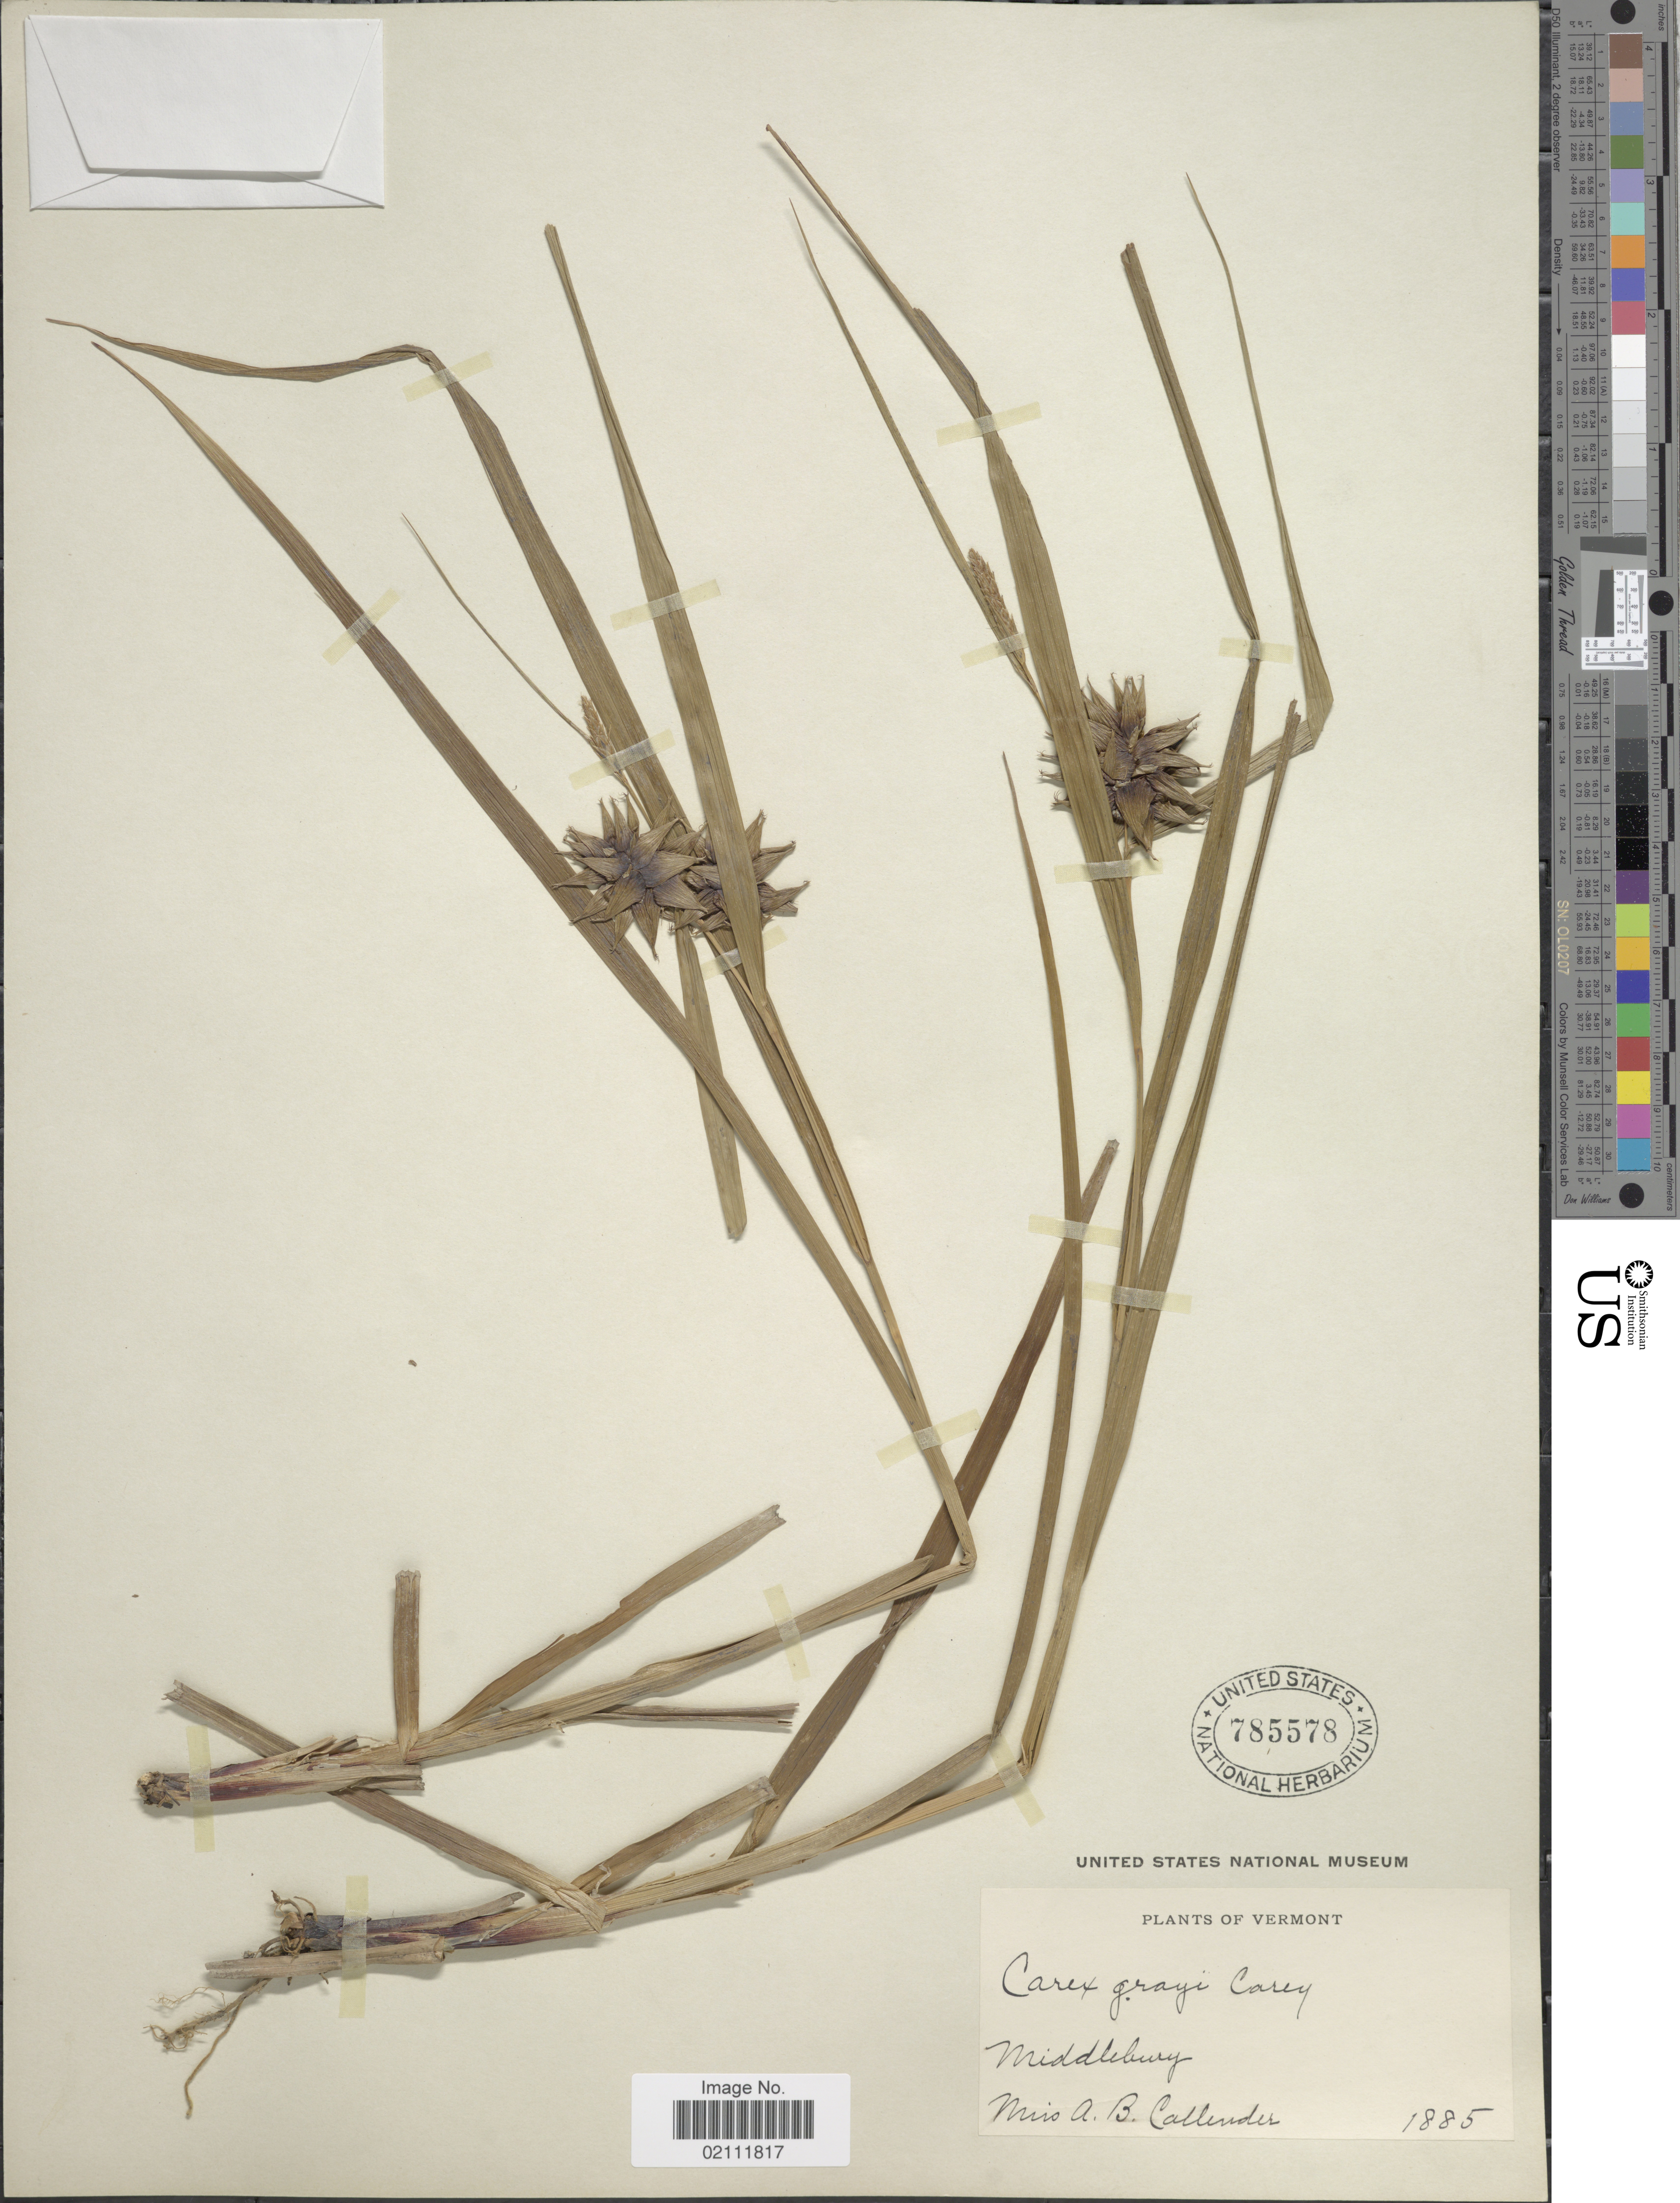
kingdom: Plantae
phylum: Tracheophyta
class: Liliopsida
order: Poales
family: Cyperaceae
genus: Carex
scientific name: Carex grayi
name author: J. Carey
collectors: A. Callender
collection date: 1885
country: United States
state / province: Vermont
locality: Middlebury.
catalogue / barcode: US 785578